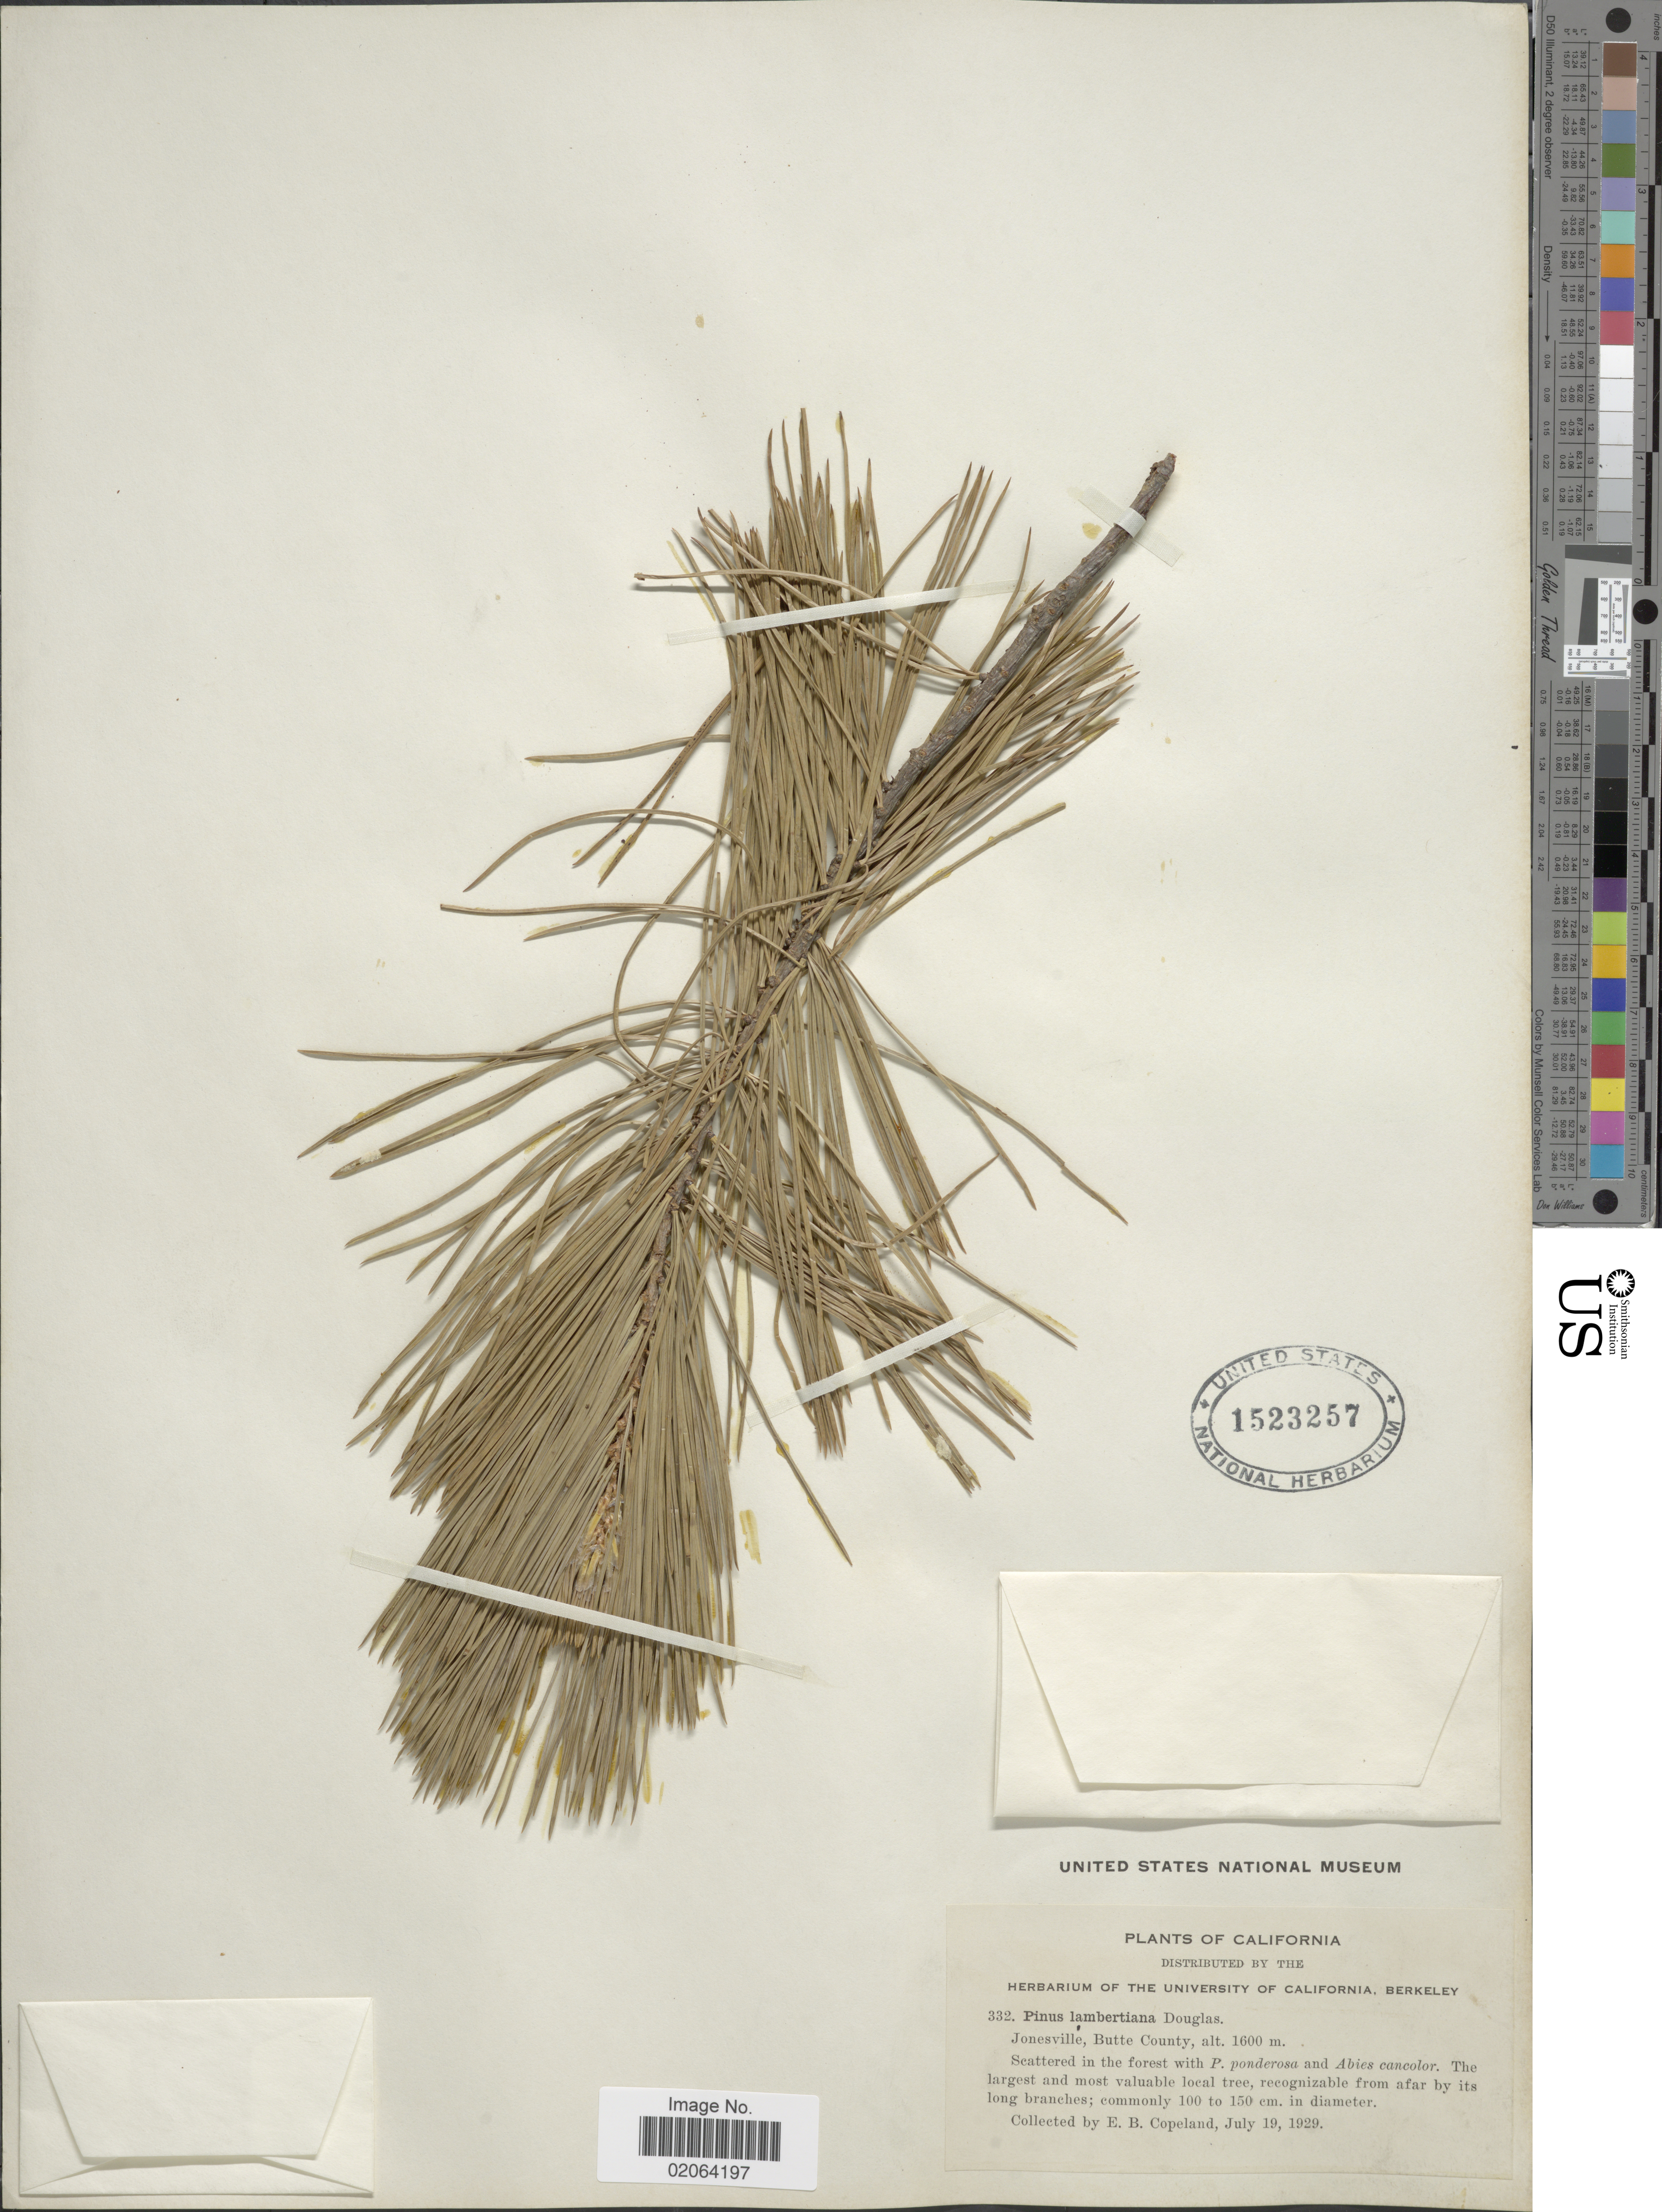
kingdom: Plantae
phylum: Tracheophyta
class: Pinopsida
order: Pinales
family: Pinaceae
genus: Pinus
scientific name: Pinus lambertiana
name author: Douglas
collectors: E. B. Copeland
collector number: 332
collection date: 1929-07-19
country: United States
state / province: California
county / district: Butte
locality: Jonesville, Butte County.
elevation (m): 1600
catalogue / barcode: US 1523257